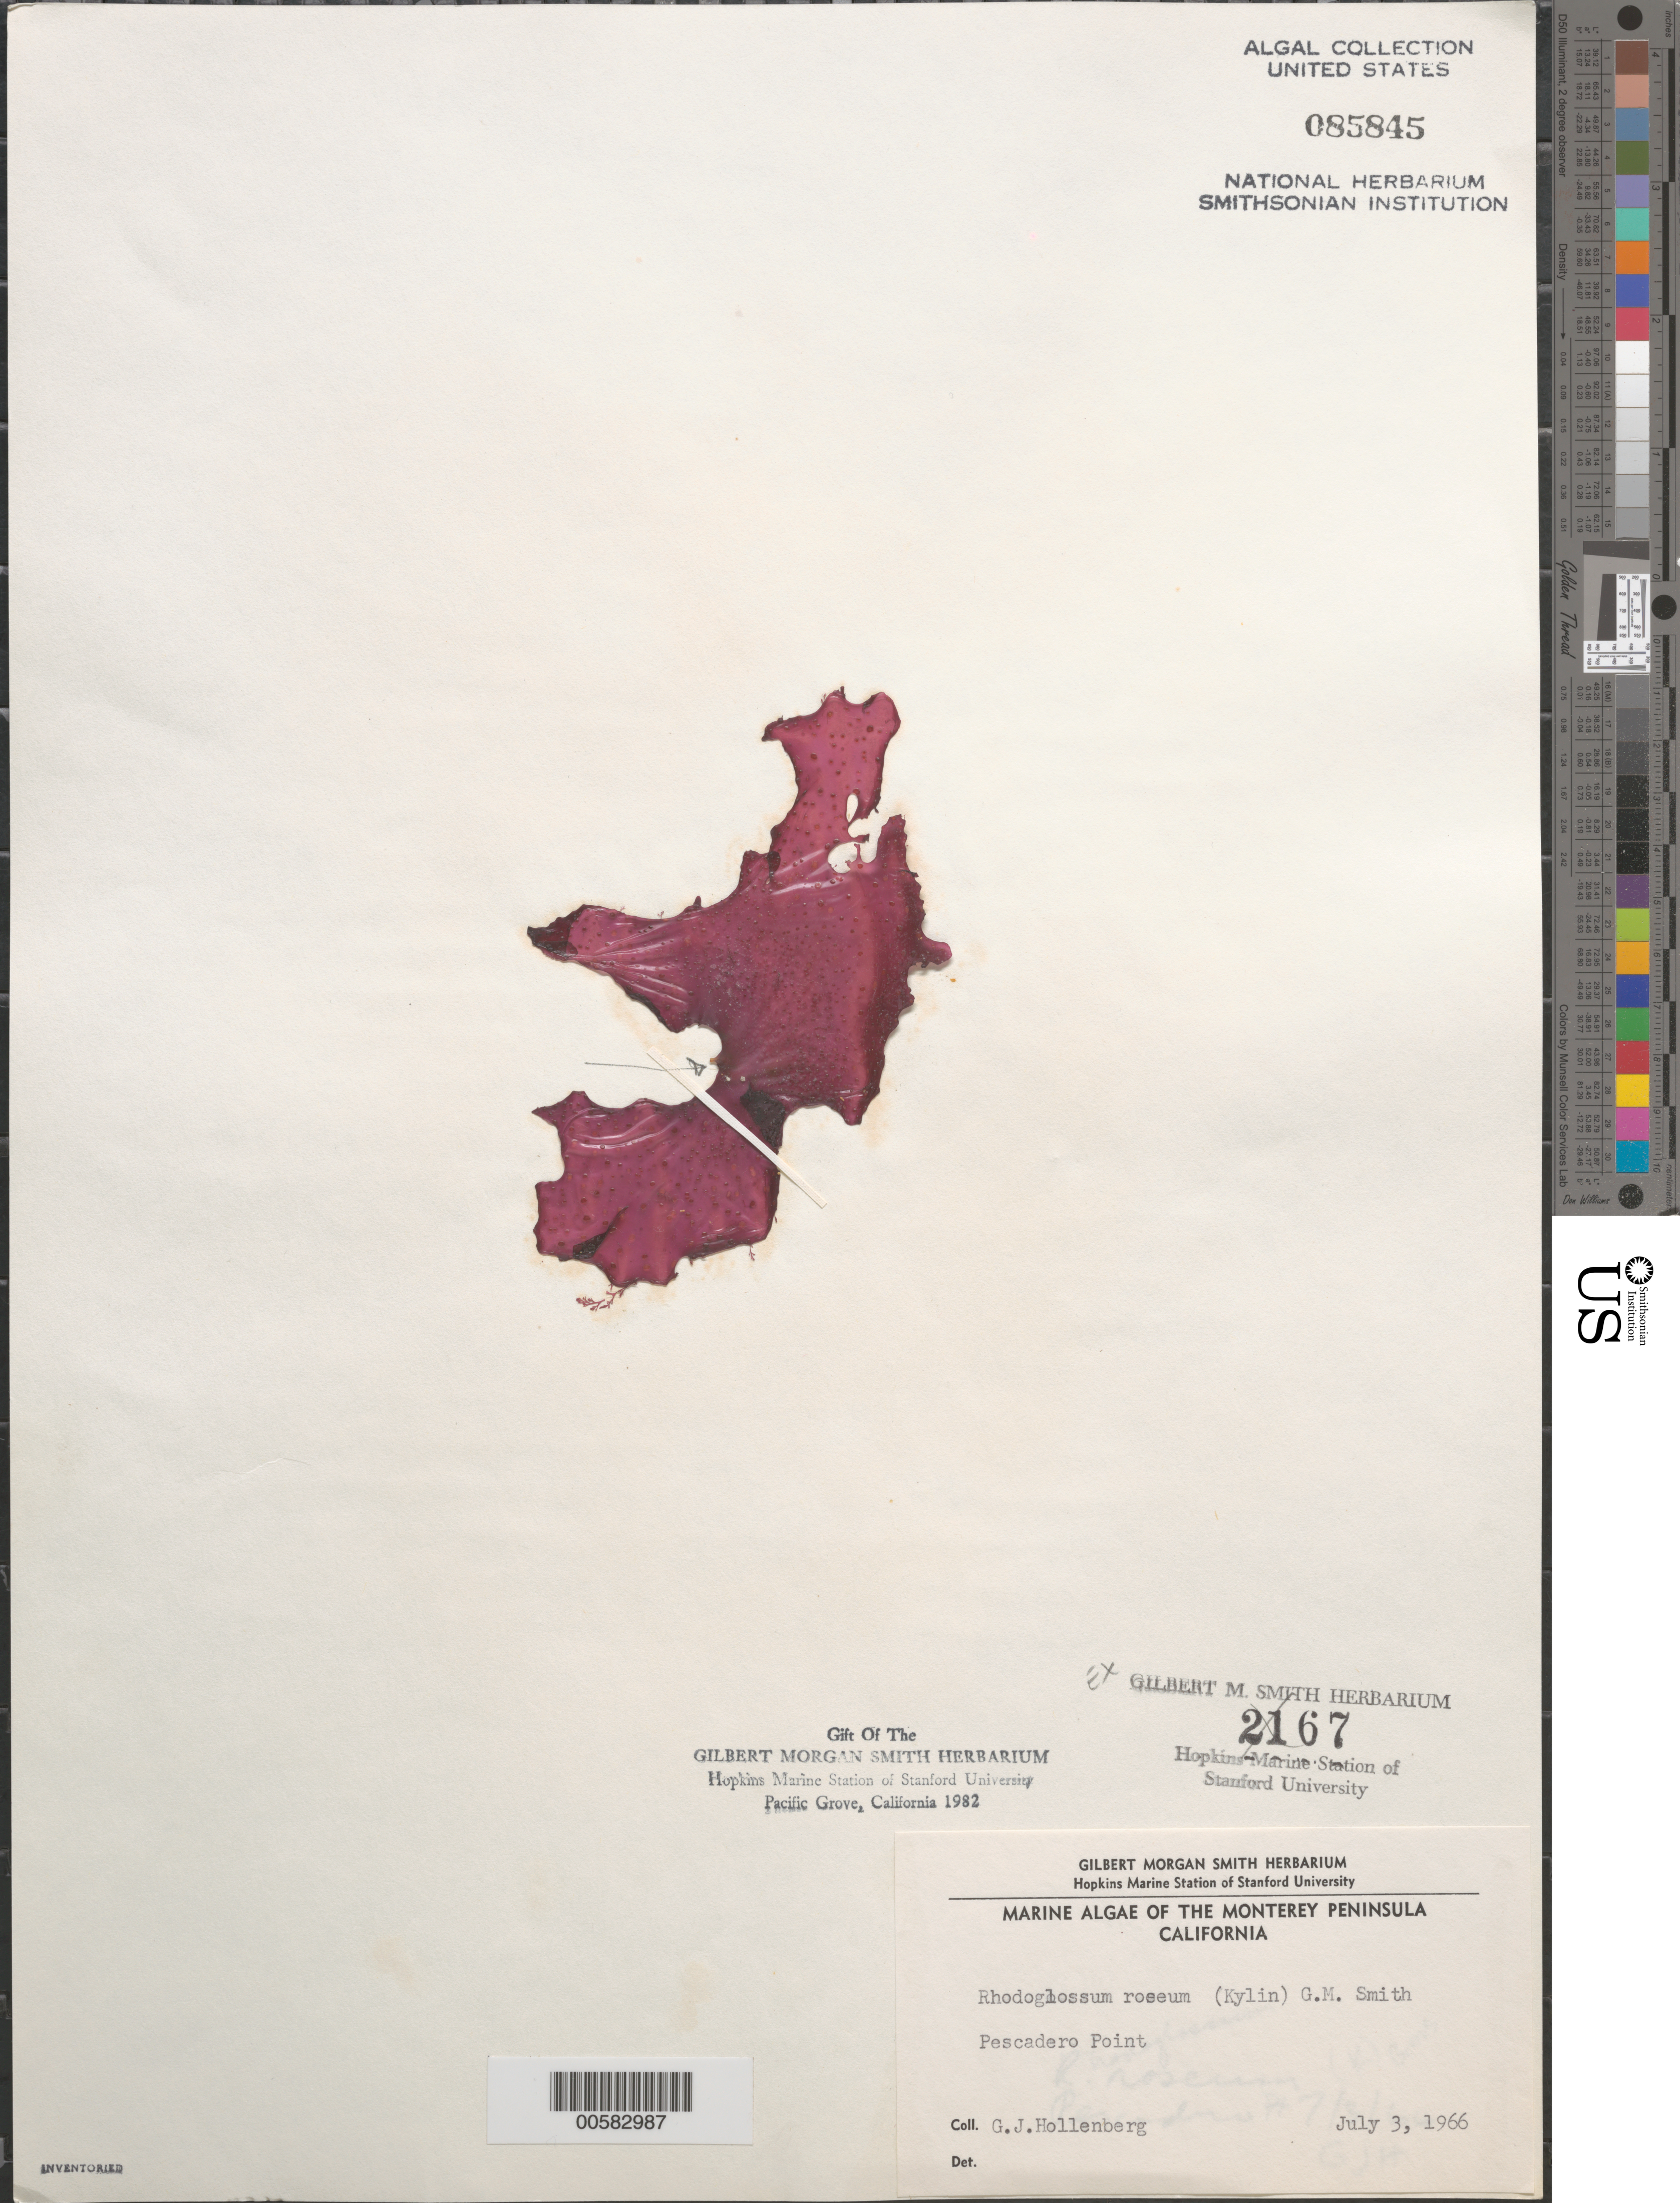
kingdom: Plantae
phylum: Rhodophyta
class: Florideophyceae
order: Gigartinales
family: Gigartinaceae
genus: Mazzaella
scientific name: Mazzaella rosea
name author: (Kylin) Fredericq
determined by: Algae name updating Project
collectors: G. Hollenberg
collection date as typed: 03 Jul 1966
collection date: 1966-07-03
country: United States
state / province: California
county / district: Monterey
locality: Pescadero Point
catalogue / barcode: US 85845